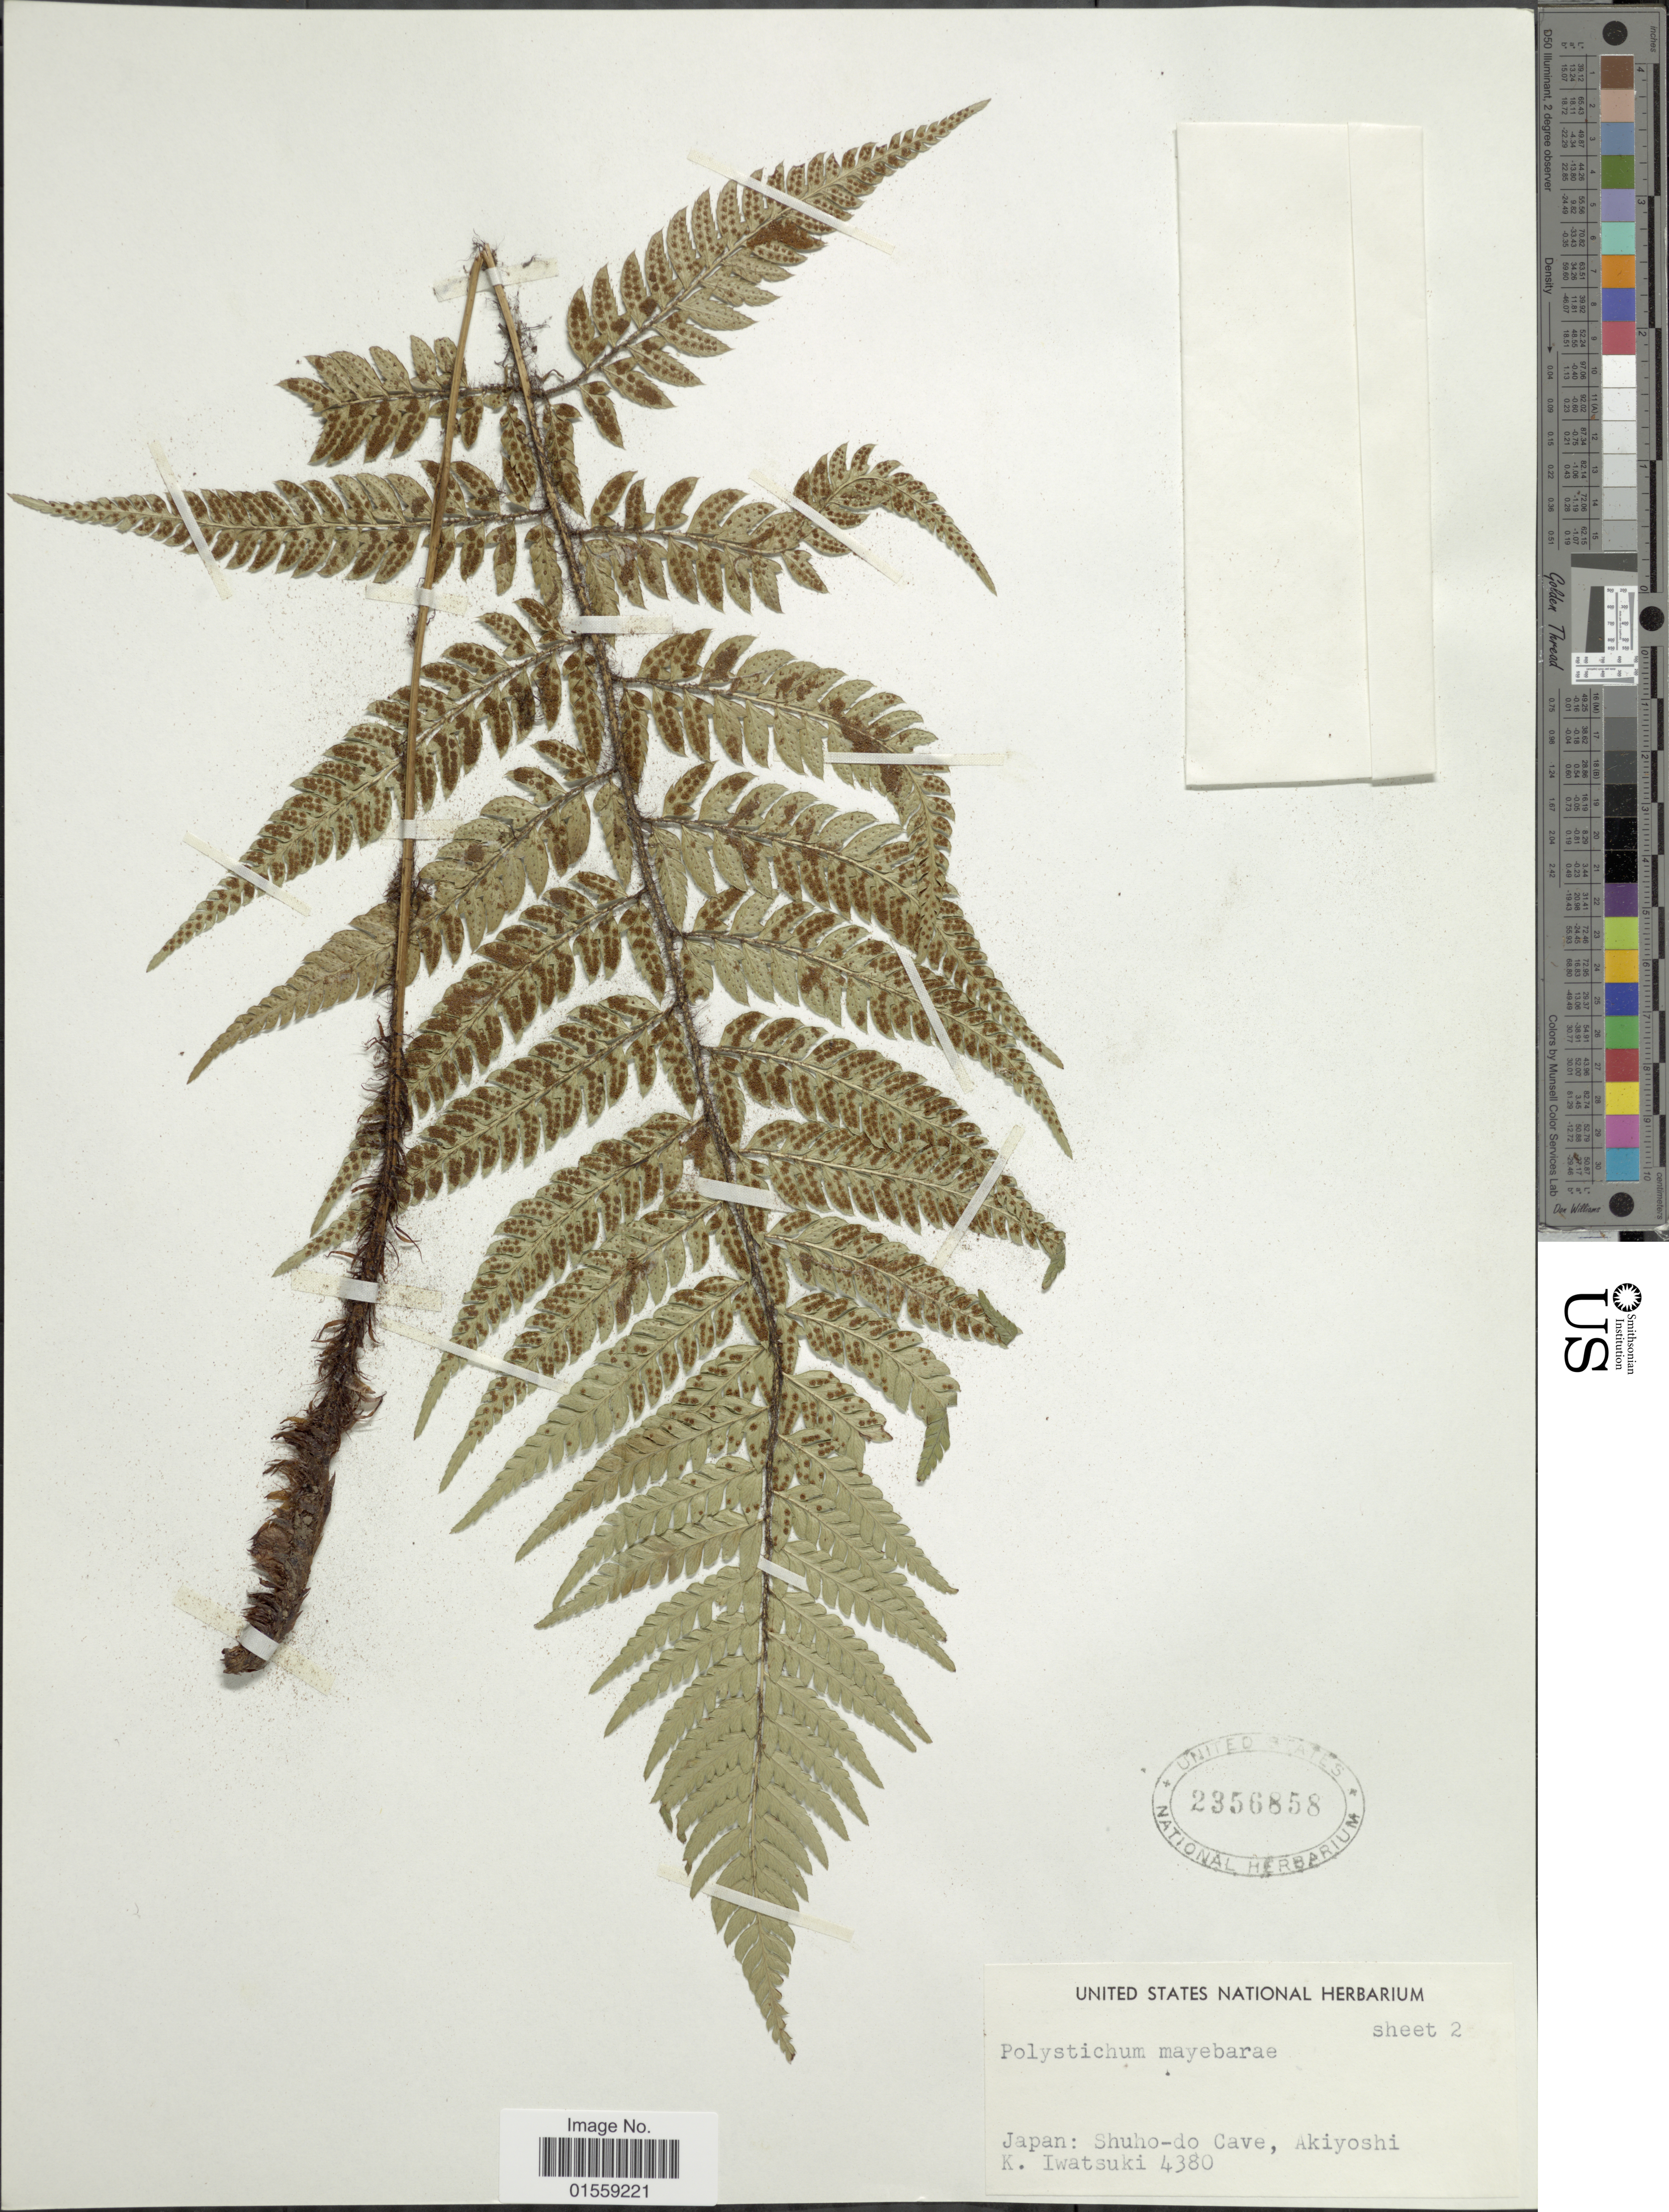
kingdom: Plantae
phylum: Tracheophyta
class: Polypodiopsida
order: Polypodiales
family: Dryopteridaceae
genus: Polystichum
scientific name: Polystichum mayebarae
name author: Tagawa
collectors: K. Iwatsuki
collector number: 4380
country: Japan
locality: Japan: Shuho-do Cave, Akiyoshi.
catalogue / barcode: US 2356858